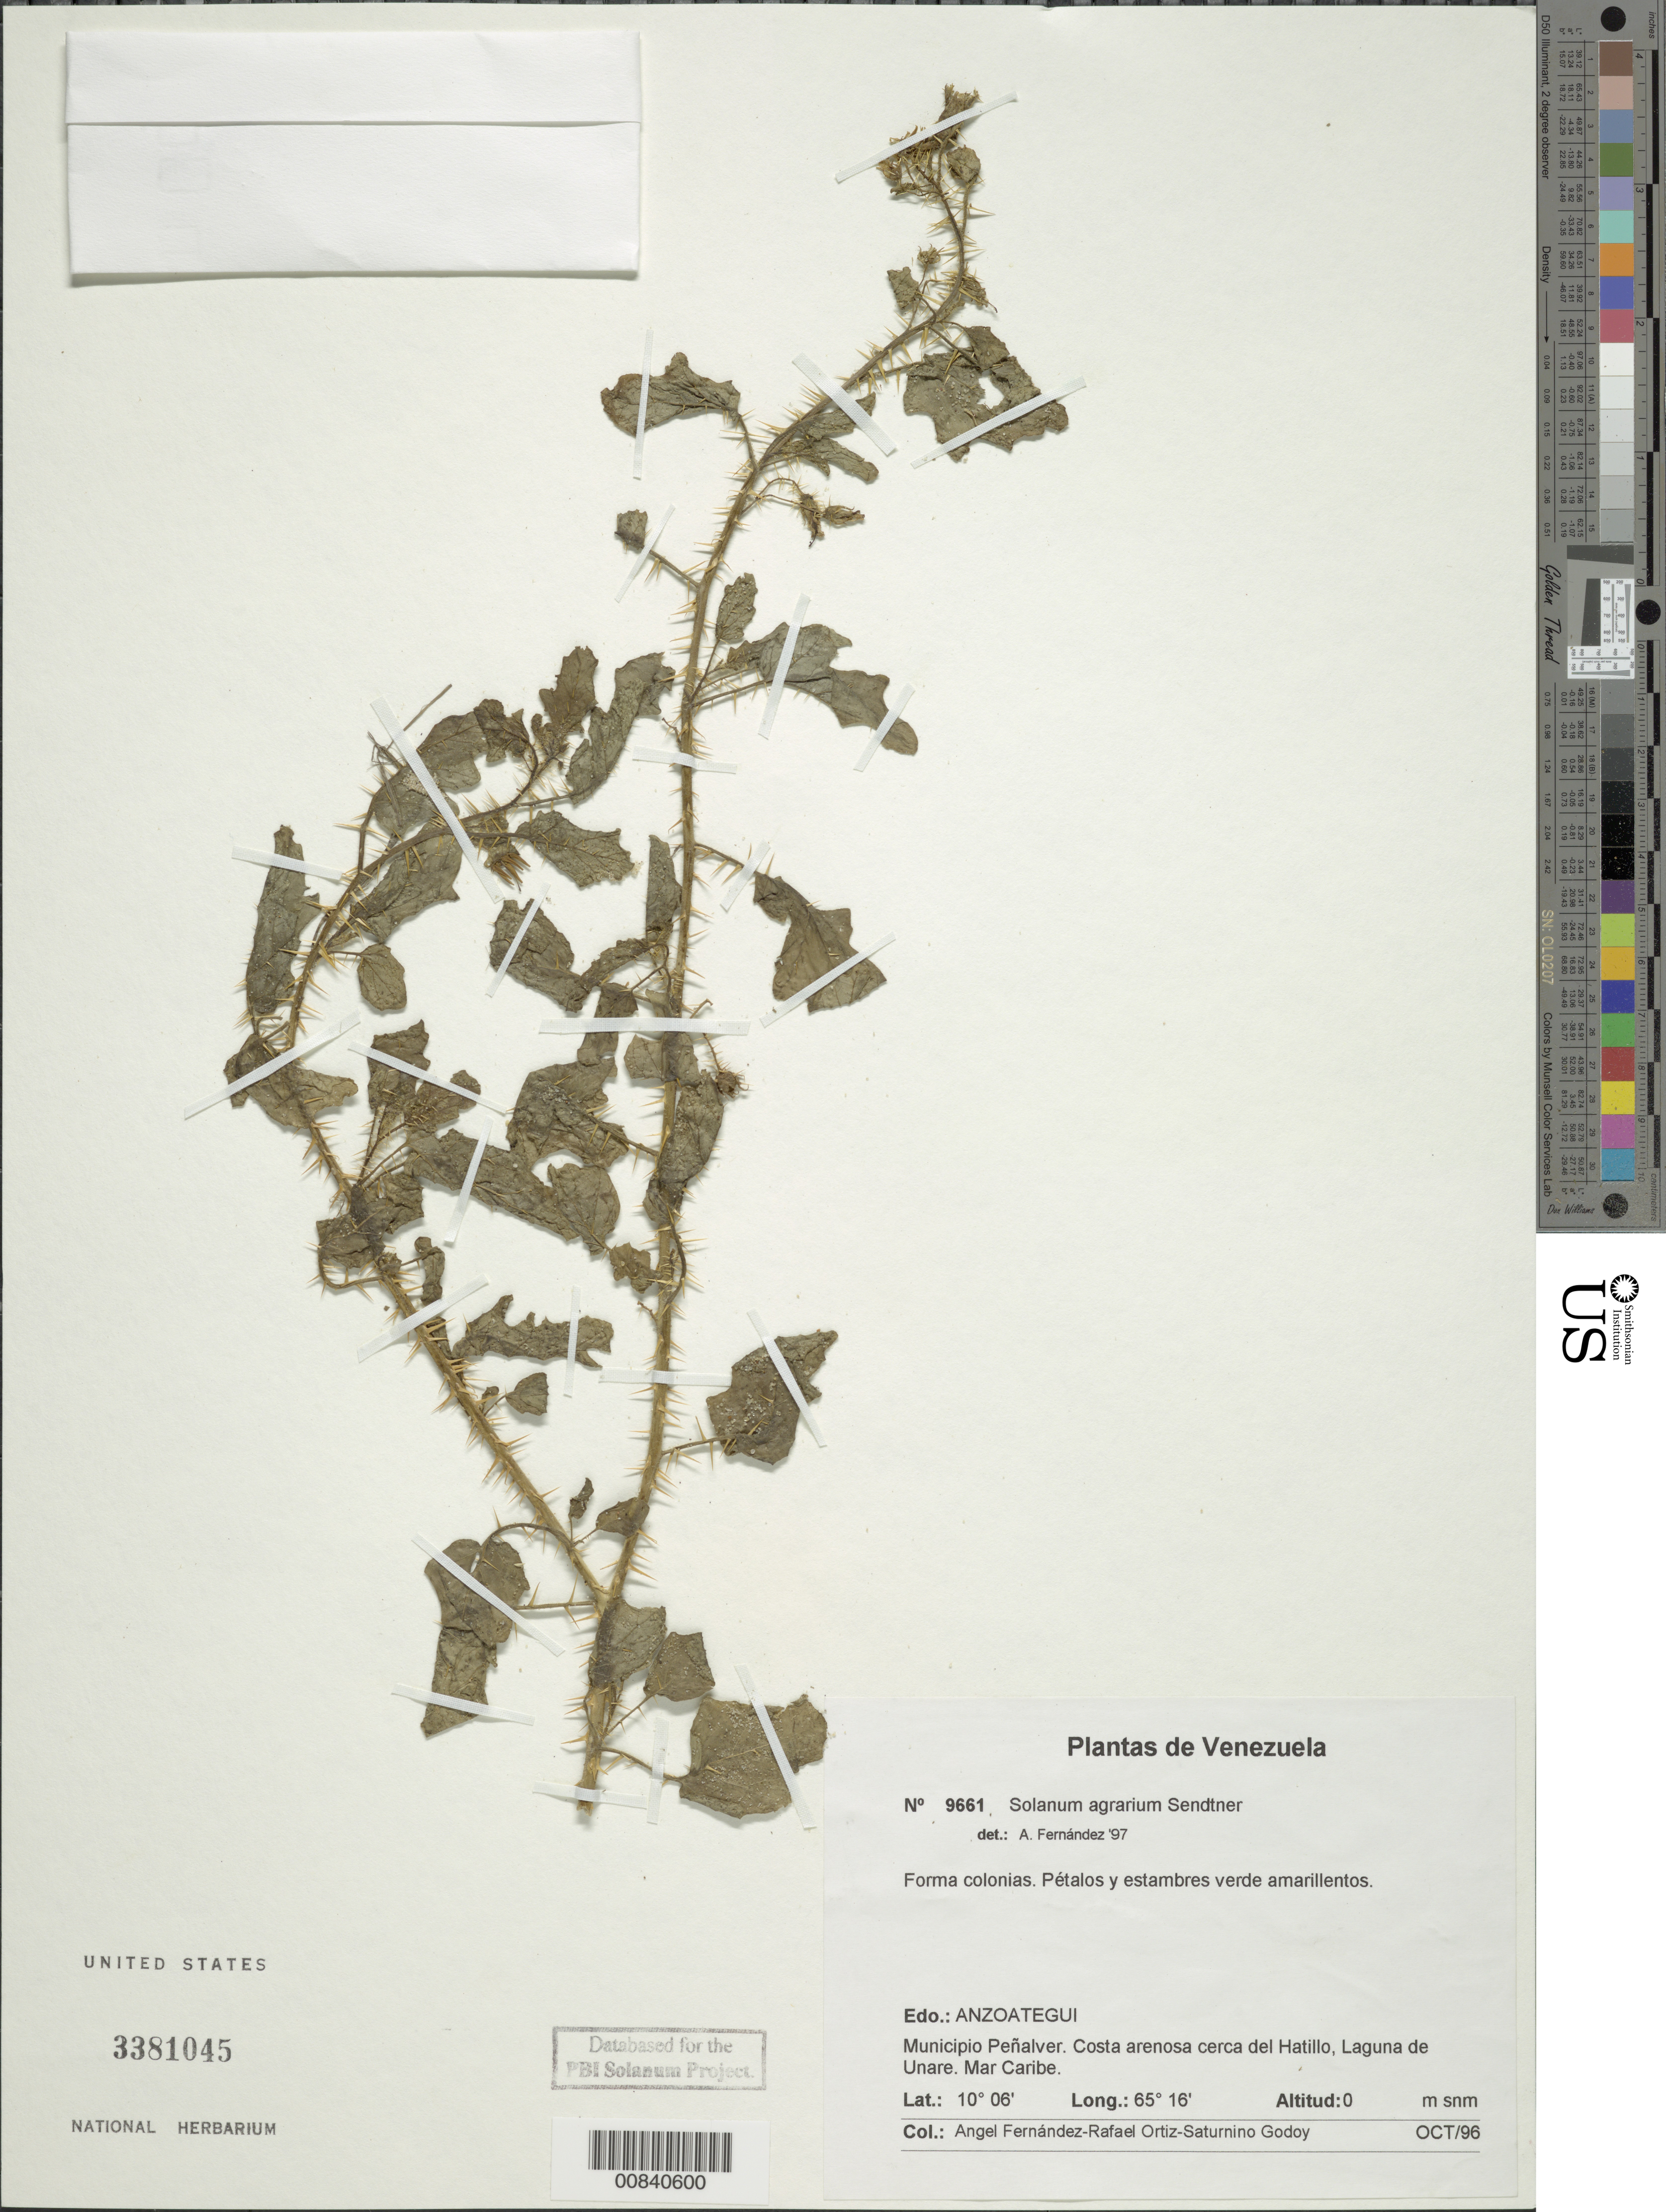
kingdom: Plantae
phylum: Tracheophyta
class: Magnoliopsida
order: Solanales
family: Solanaceae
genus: Solanum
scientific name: Solanum agrarium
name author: Sendtn.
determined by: Fernández, A.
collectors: A. Fernández-Rafael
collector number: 9661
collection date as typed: Oct 1996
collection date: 1996-10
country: Venezuela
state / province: Anzoategui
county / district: Fernando de Peñalver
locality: Cerca del Hatillo, Laguna de Unare. Mar Caribe.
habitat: Costa arenosa.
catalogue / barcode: US 3381045